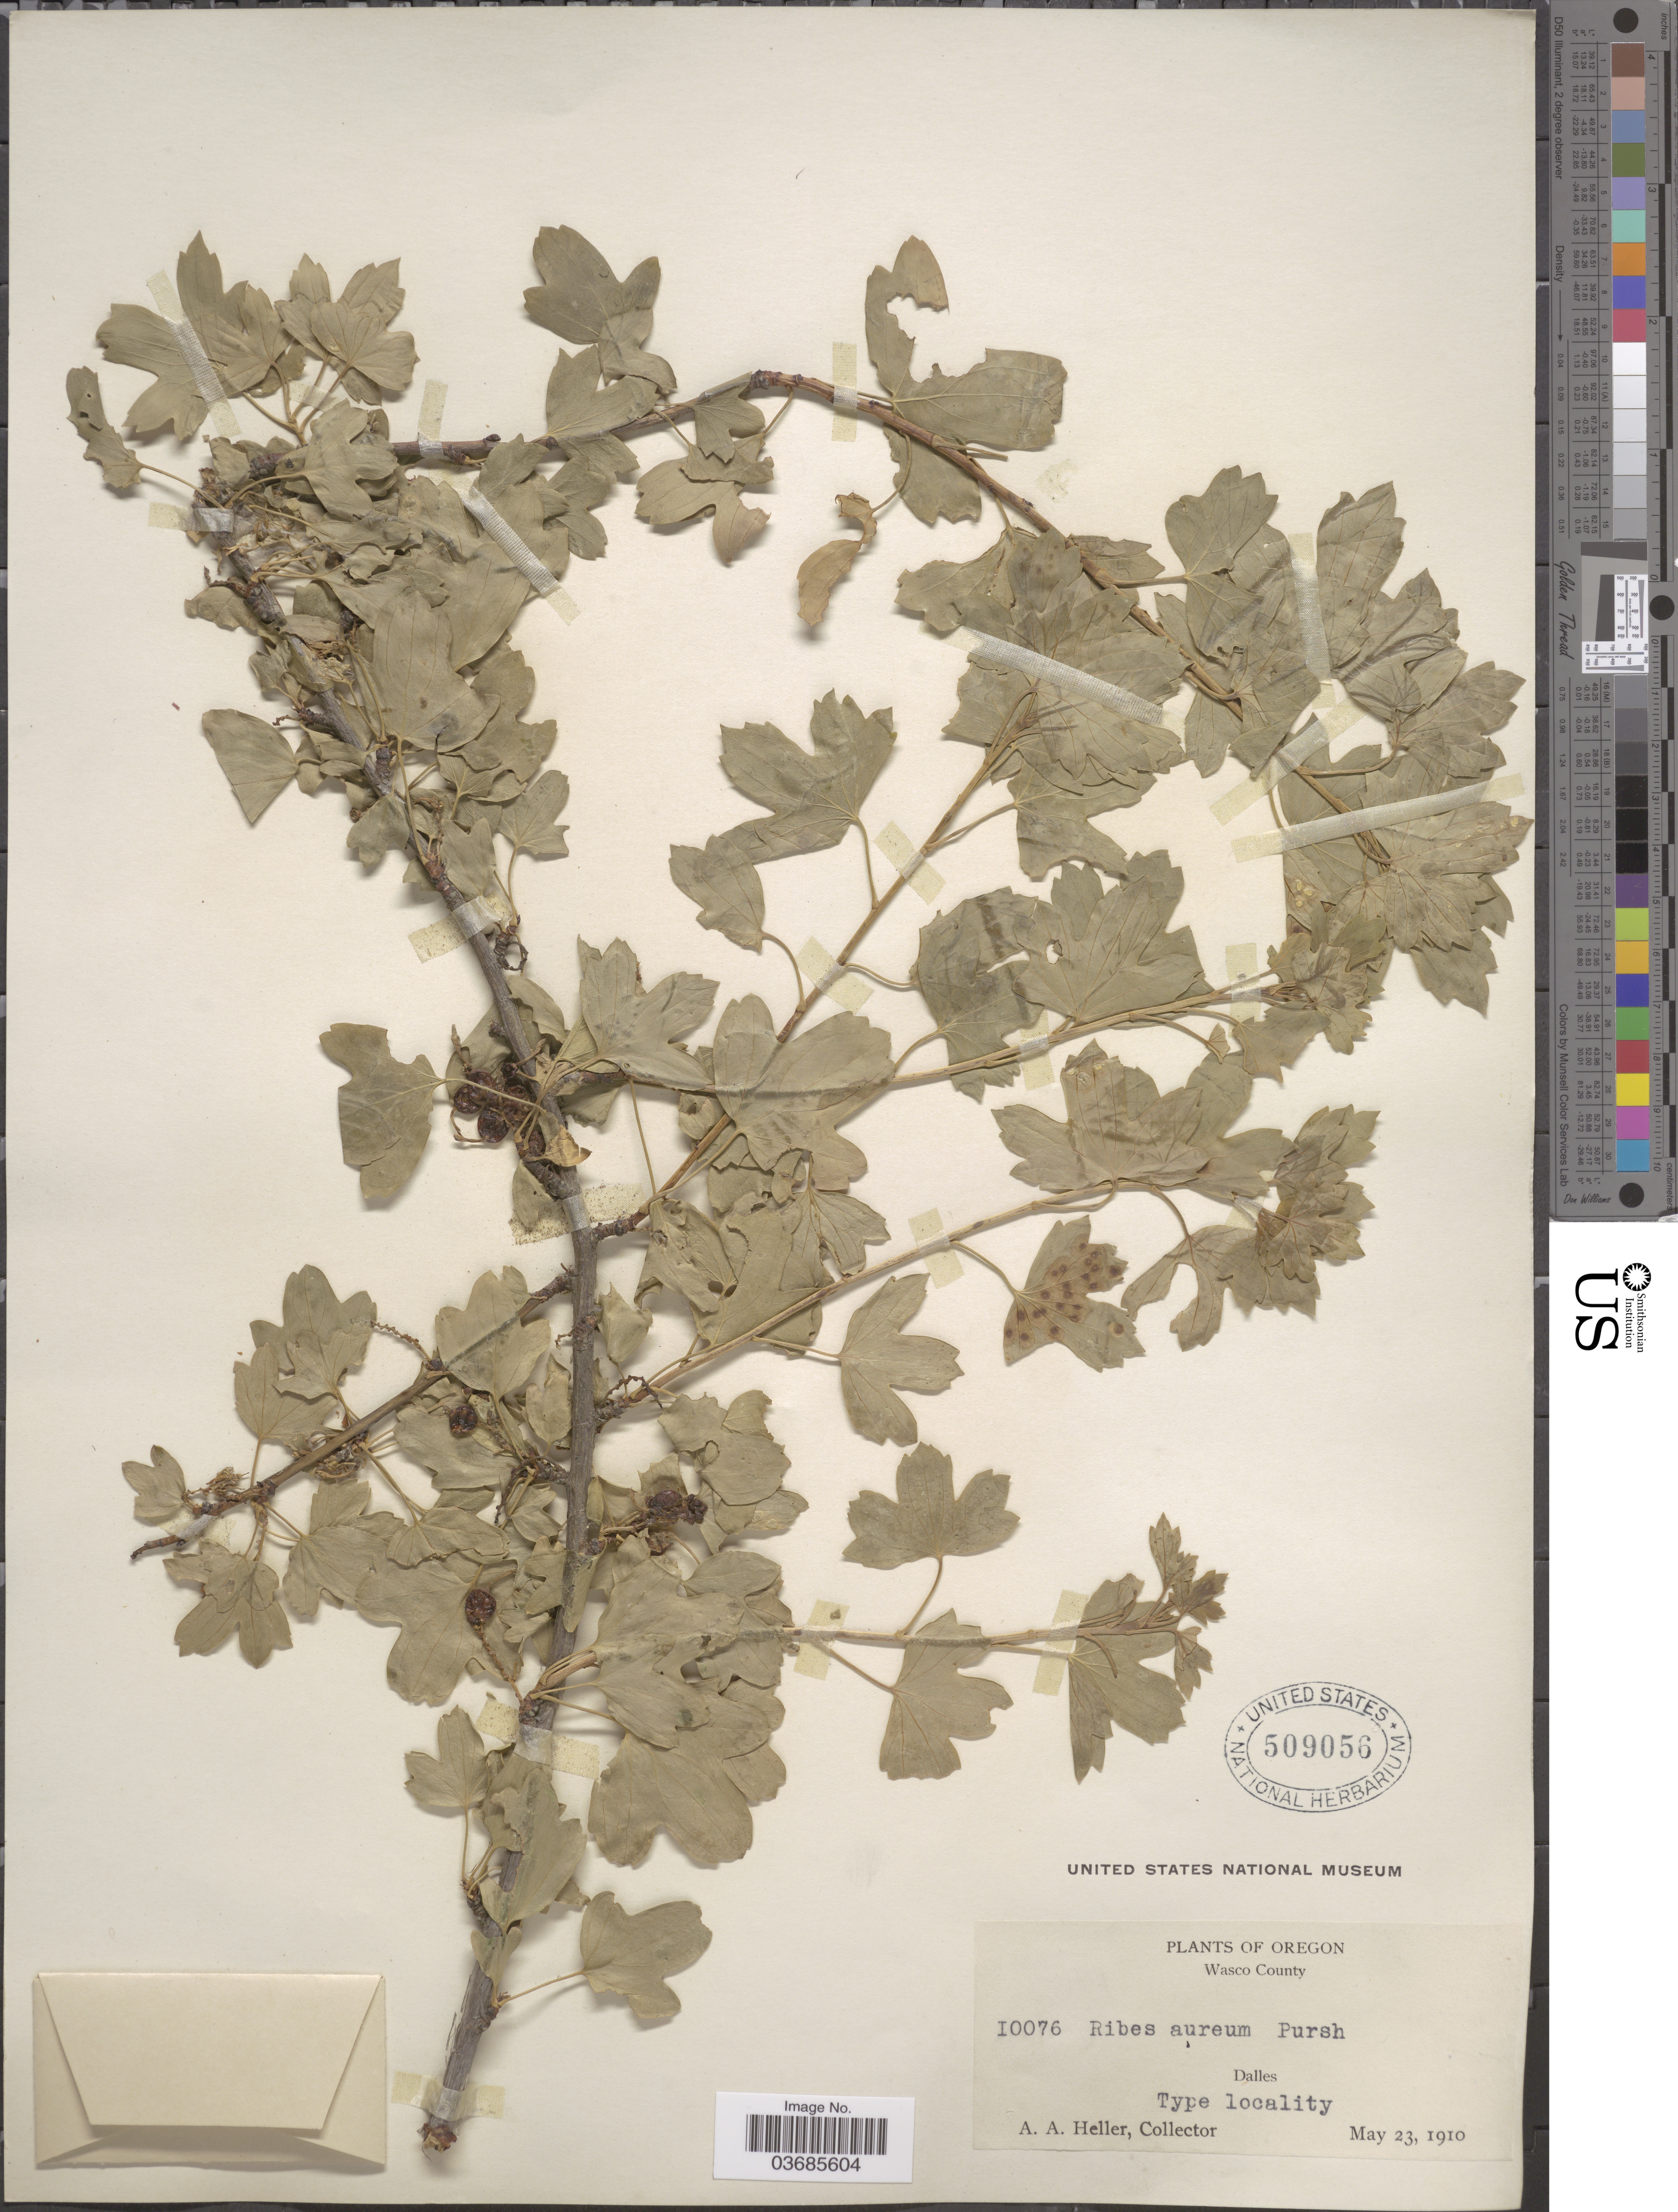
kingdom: Plantae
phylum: Tracheophyta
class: Magnoliopsida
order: Saxifragales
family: Grossulariaceae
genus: Ribes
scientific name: Ribes aureum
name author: Pursh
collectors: A. A. Heller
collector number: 10076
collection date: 1910-05-23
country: United States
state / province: Oregon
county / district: Wasco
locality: Wasco County. Dalles.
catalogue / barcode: US 509056